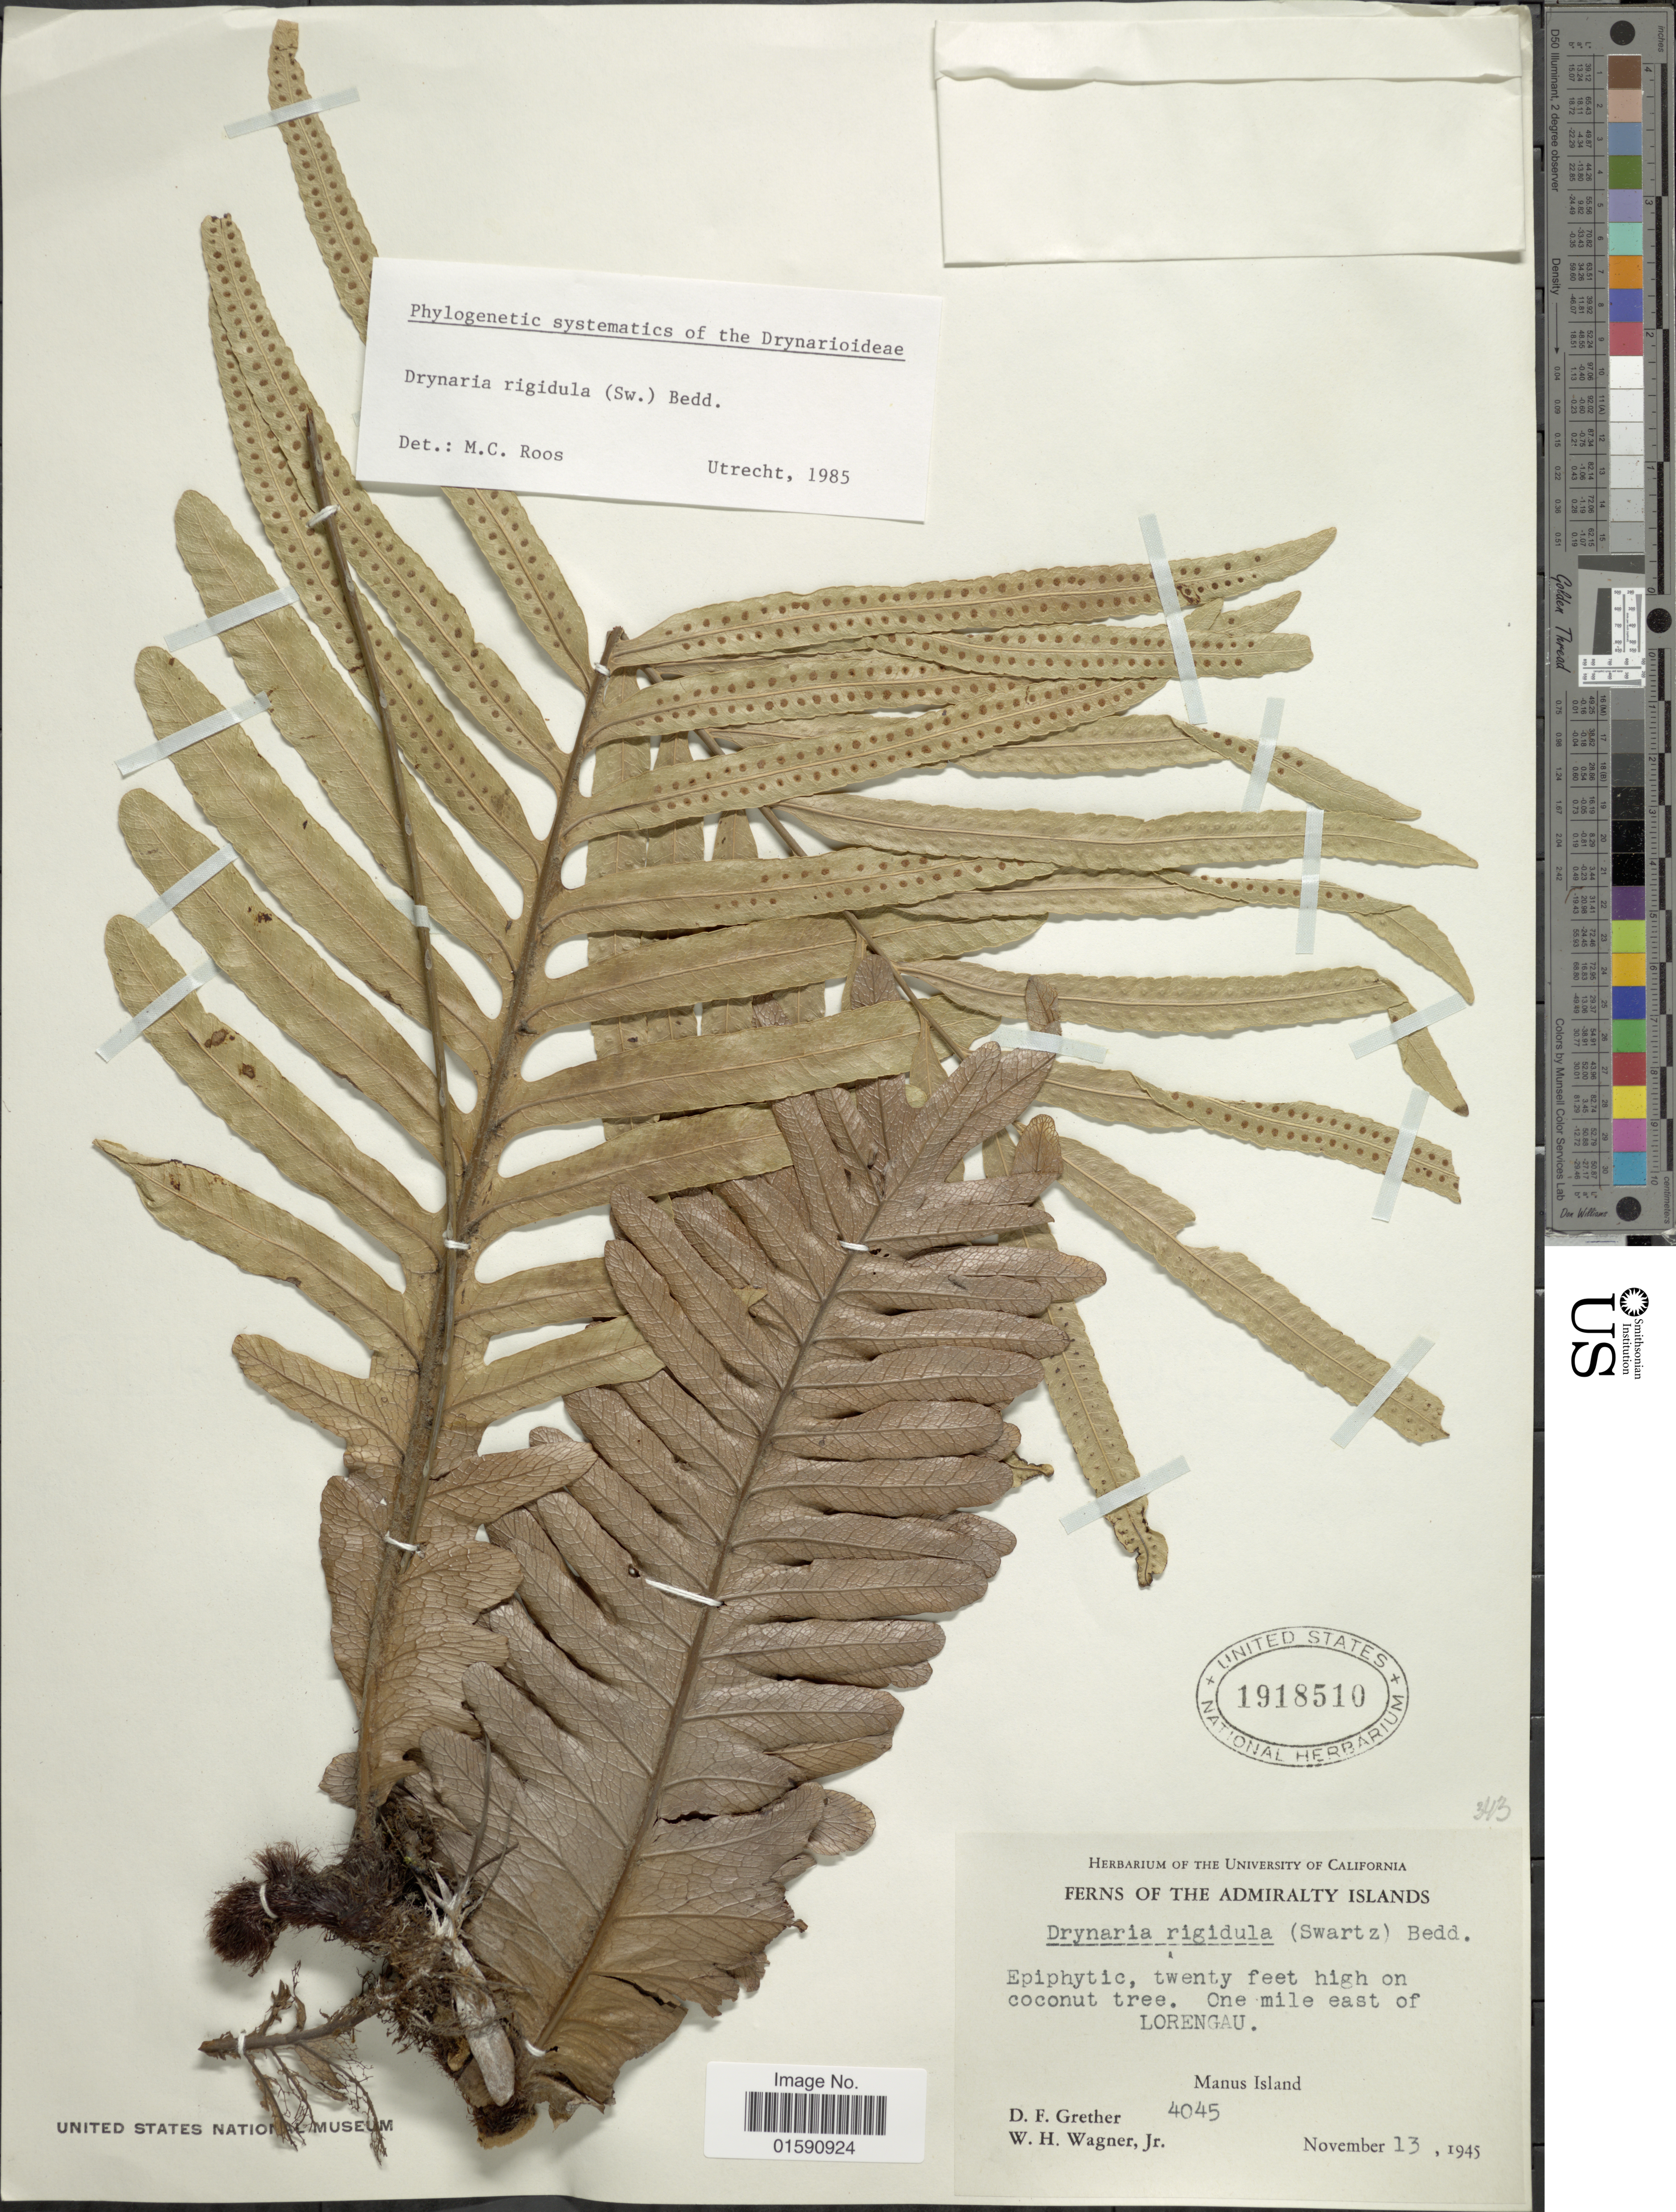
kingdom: Plantae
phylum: Tracheophyta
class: Polypodiopsida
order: Polypodiales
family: Polypodiaceae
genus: Drynaria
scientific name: Drynaria rigidula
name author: (Sw.) Bedd.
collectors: D. F. Grether & W. H. Wagner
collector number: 4045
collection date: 1945-11-13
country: Papua New Guinea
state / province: Manus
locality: The Admiralty Islands, Om mile east of Lorengau, Manus Island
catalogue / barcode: US 1918510